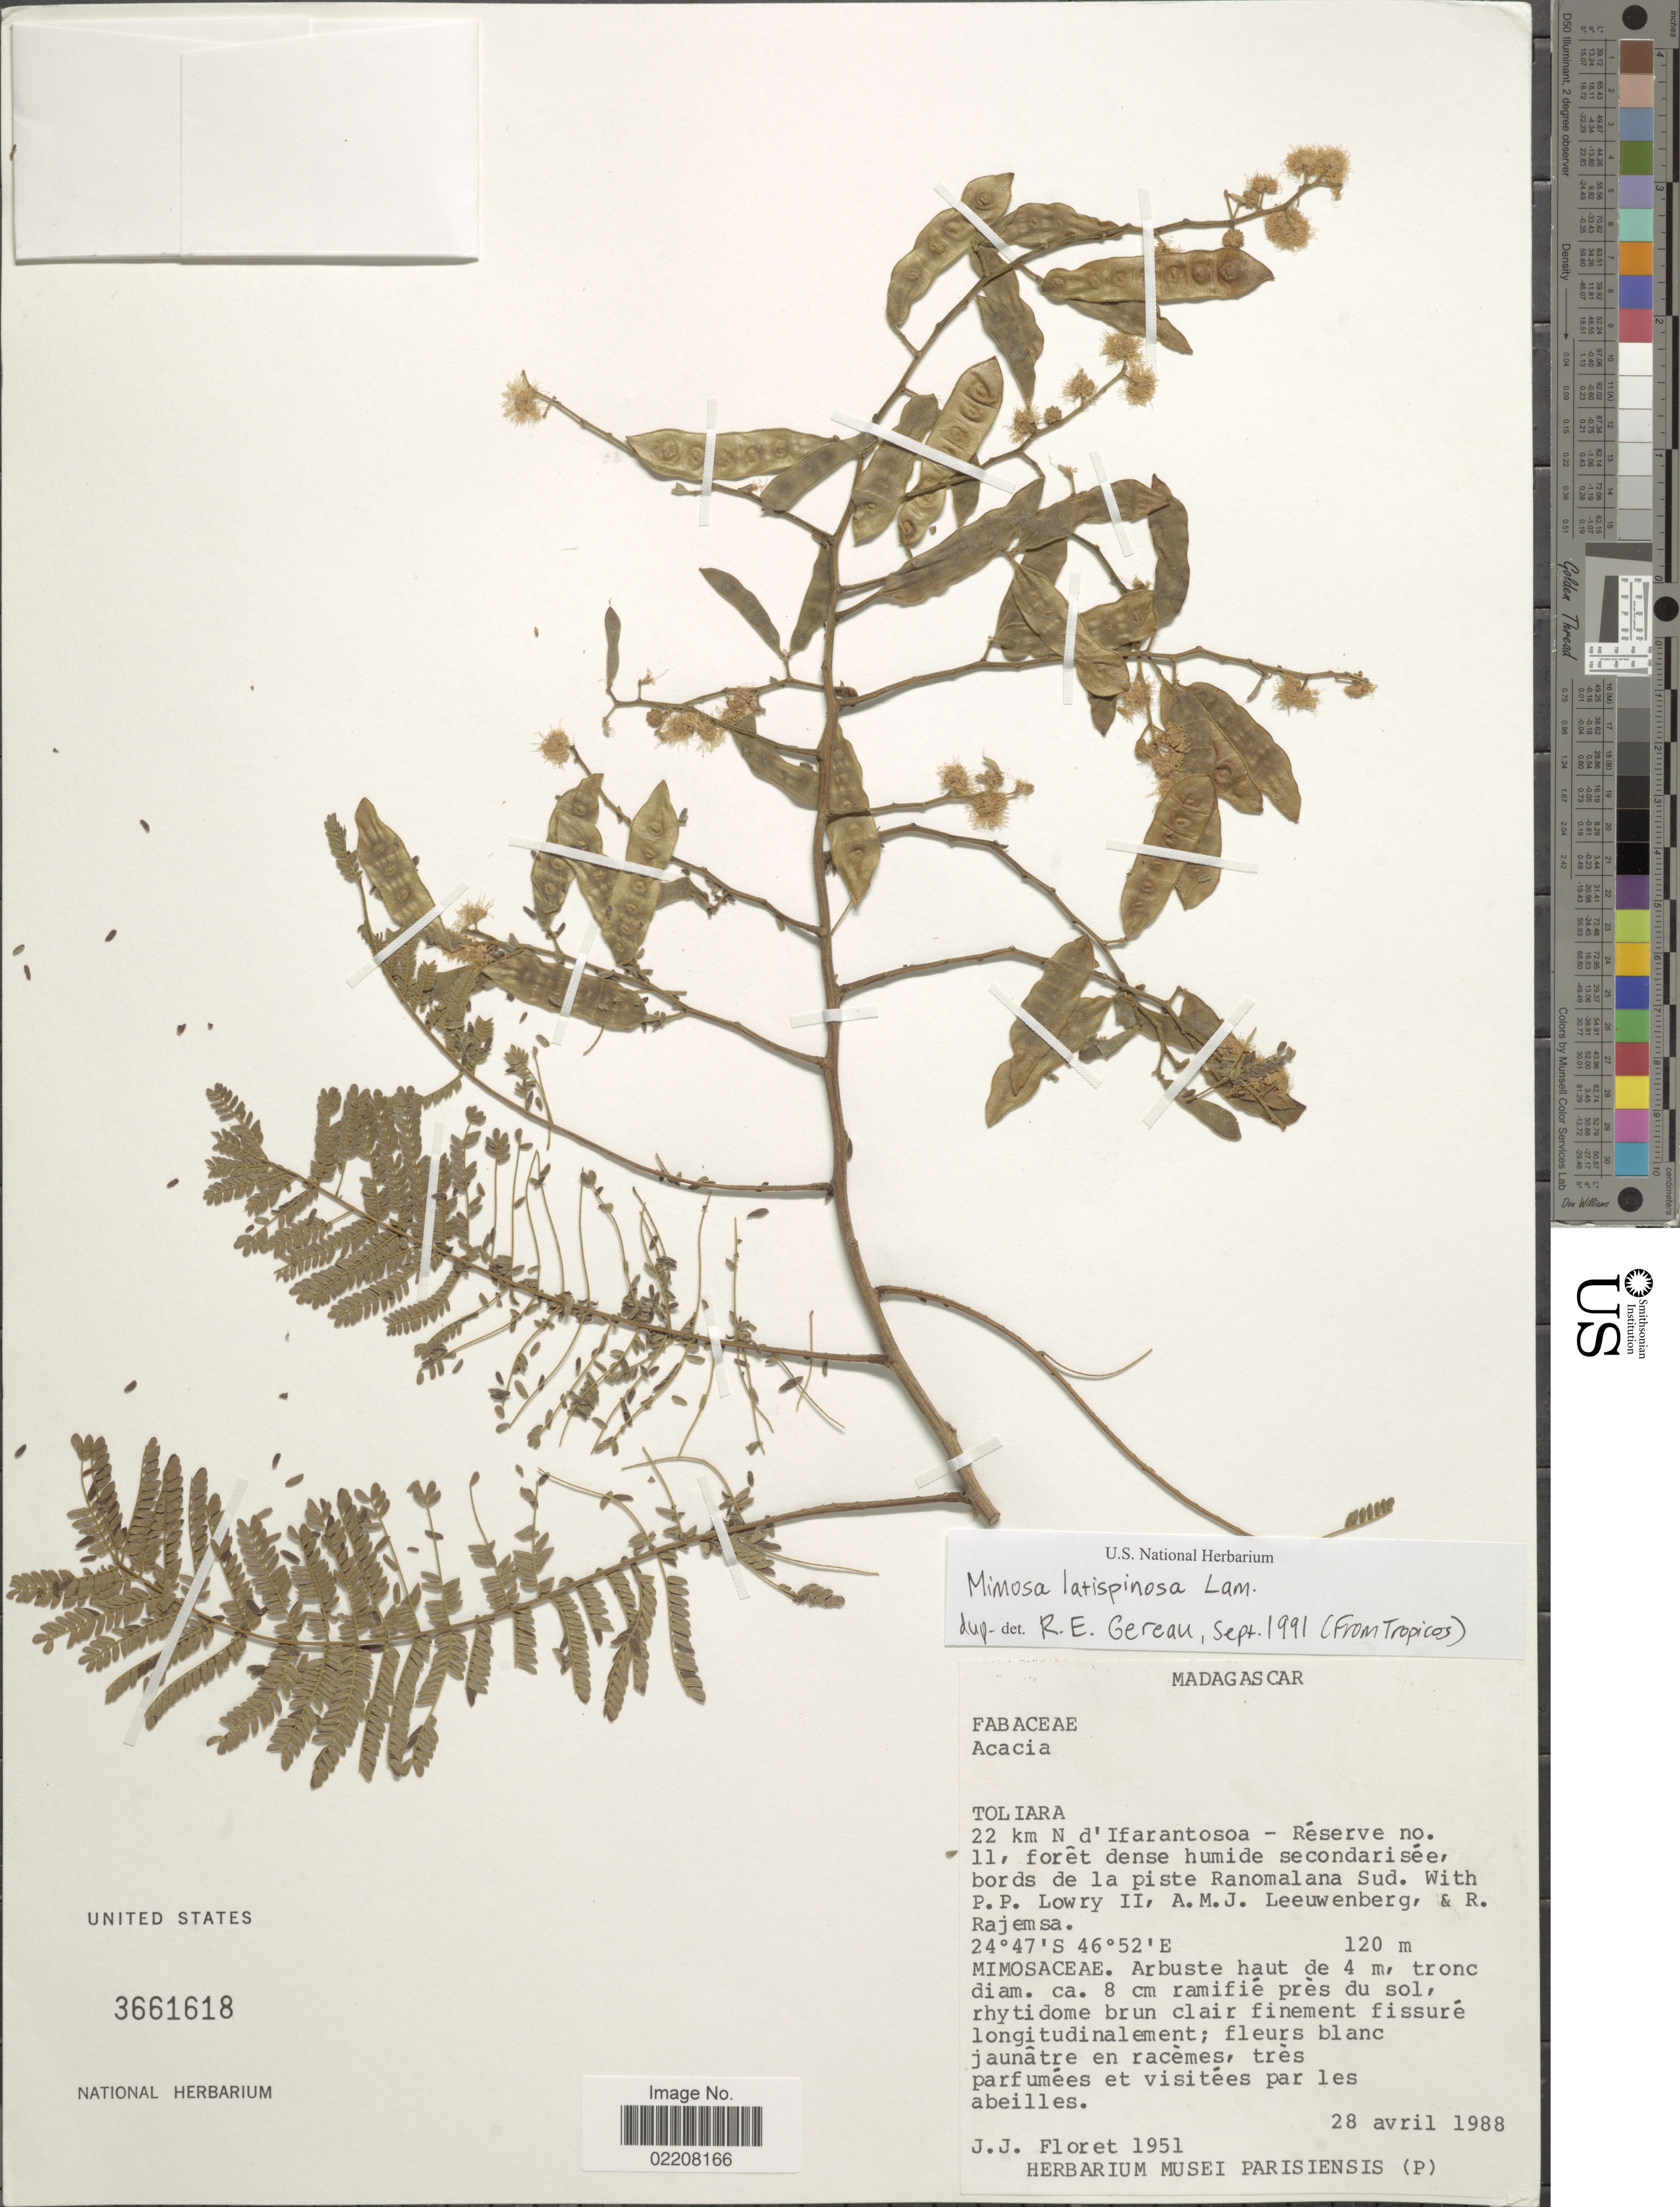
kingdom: Plantae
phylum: Tracheophyta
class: Magnoliopsida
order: Fabales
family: Fabaceae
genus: Mimosa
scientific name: Mimosa latispinosa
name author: Lam.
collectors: J. Floret, P. P. Lowry, A. Leeuwenberg & R. Rajemsa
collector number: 1951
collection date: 1988-04-28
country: Madagascar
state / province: Anosy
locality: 22 km N d'Ifarantosoa - Réserve no. 11, bords de la piste Ranomalana Sud.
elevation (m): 120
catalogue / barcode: US 3661618